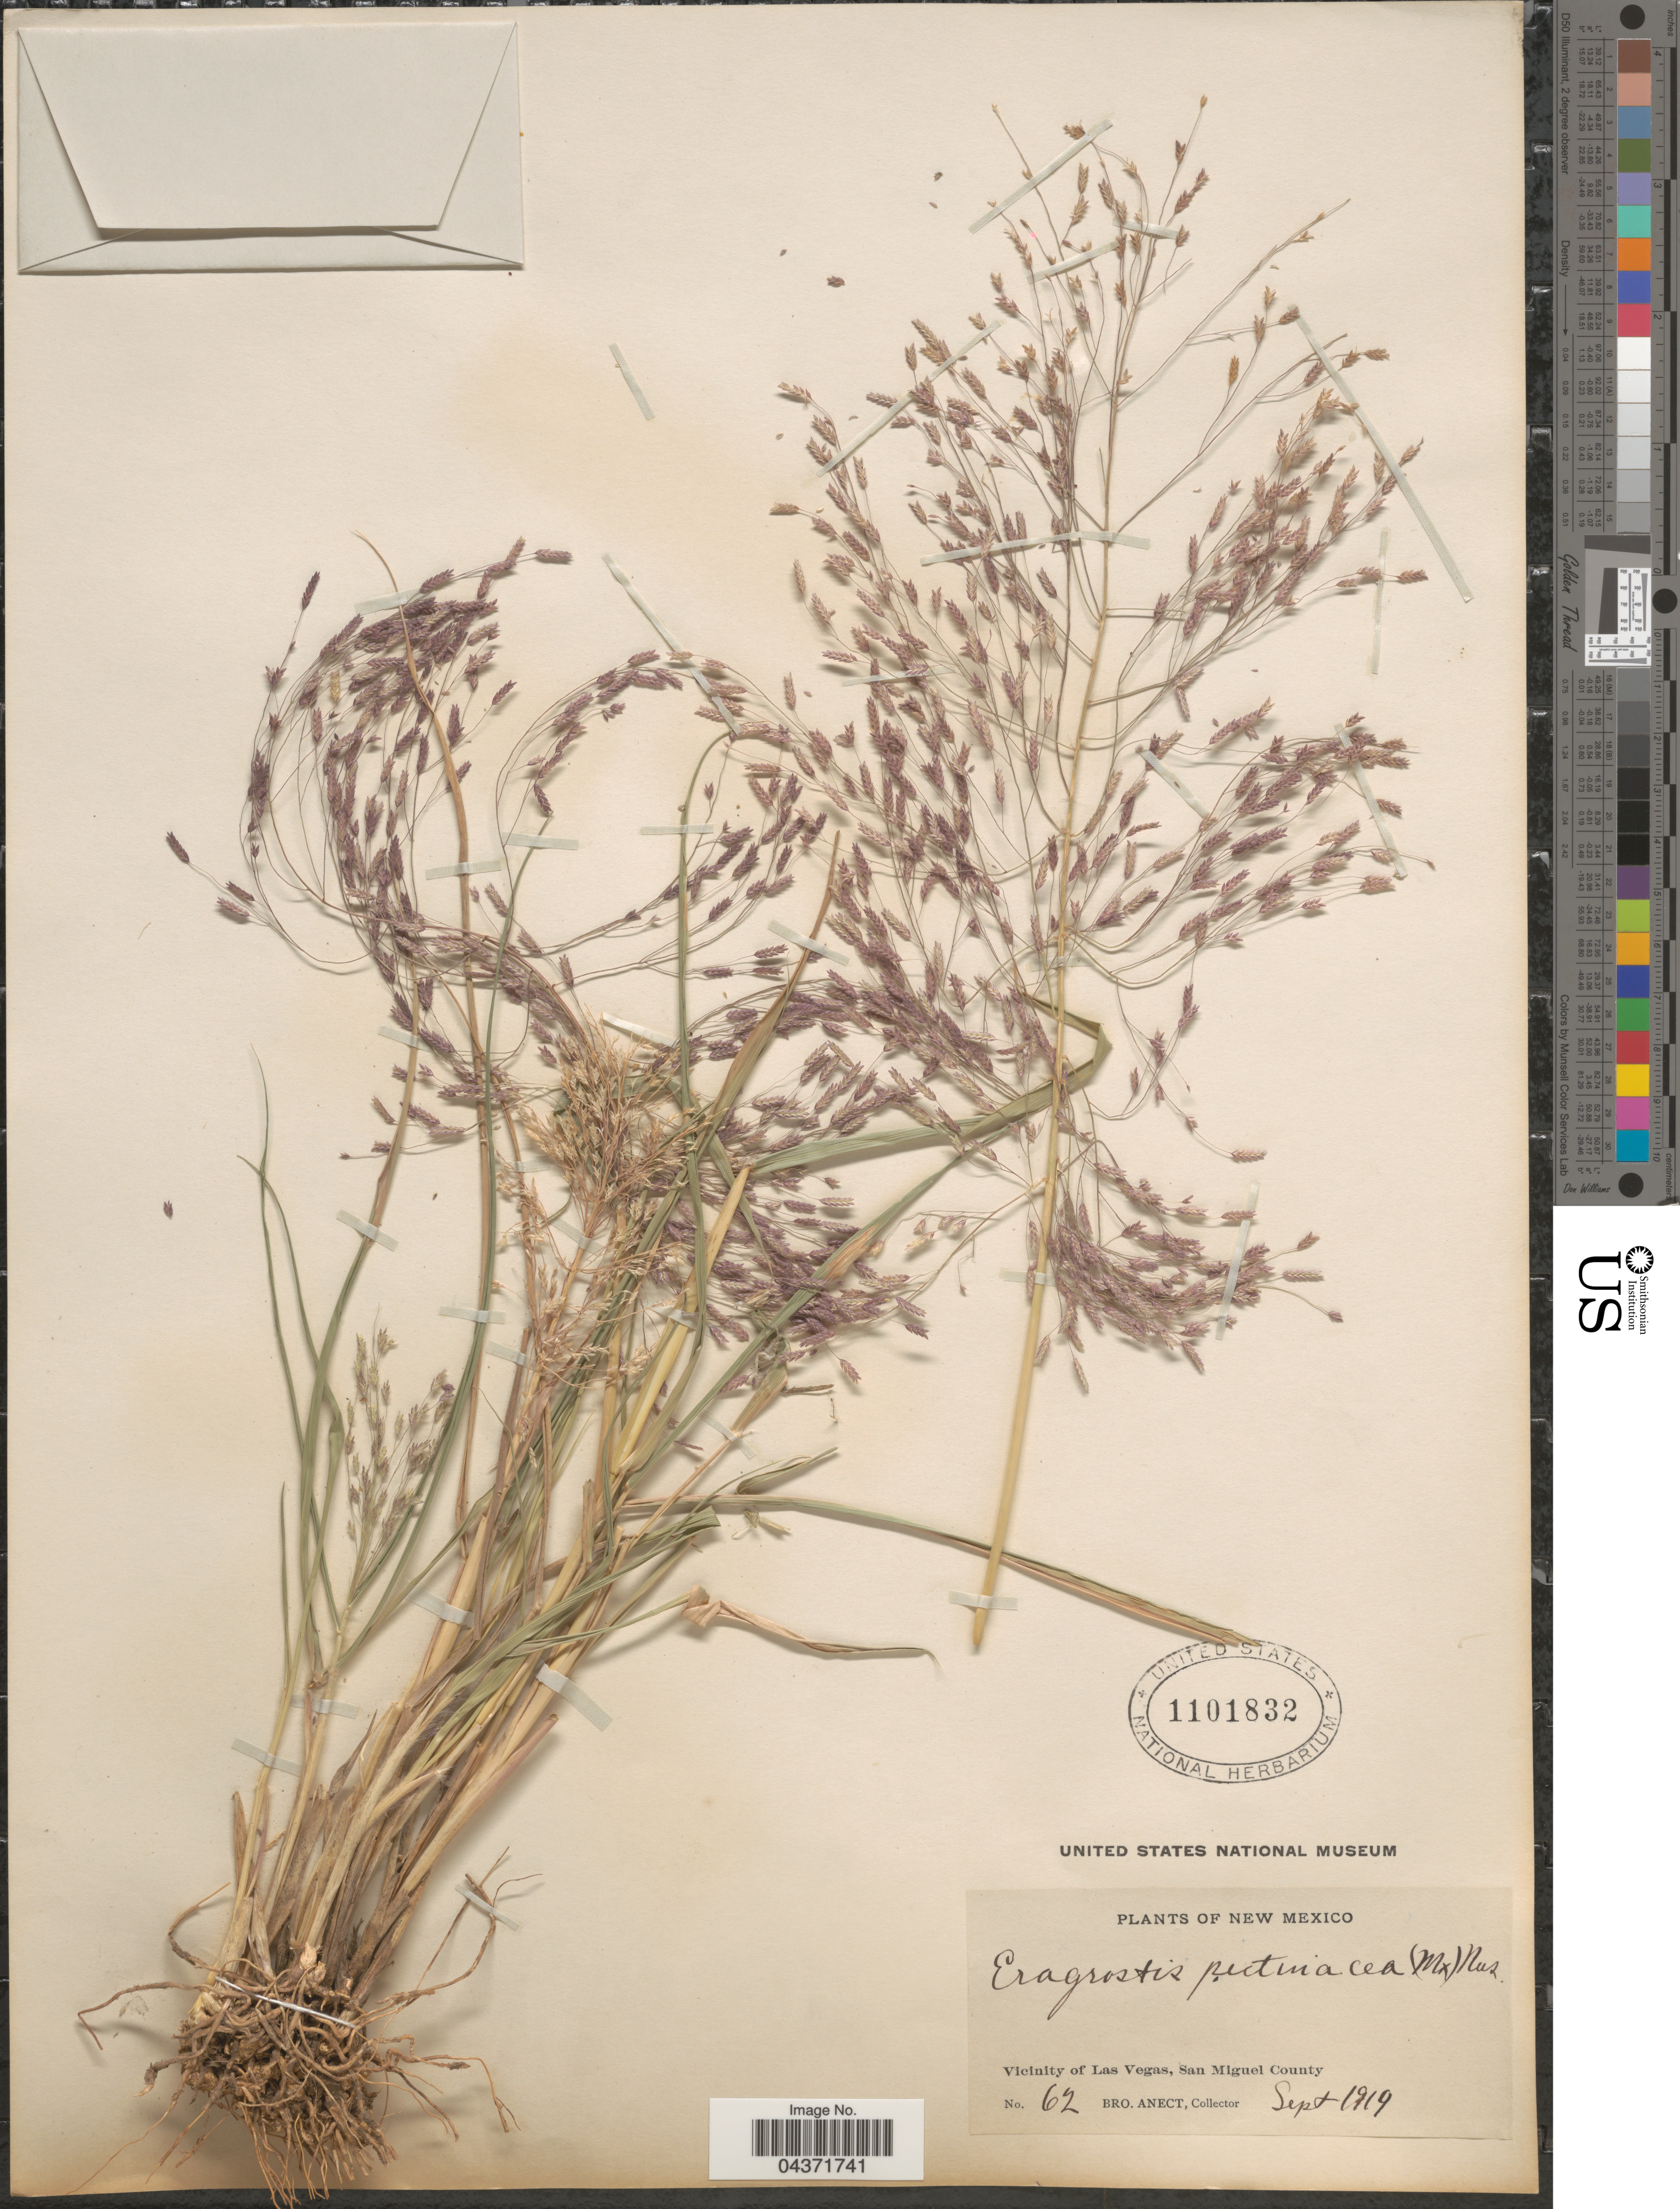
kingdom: Plantae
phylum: Tracheophyta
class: Liliopsida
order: Poales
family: Poaceae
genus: Eragrostis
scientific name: Eragrostis spectabilis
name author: (Pursh) Steud.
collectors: B. Anect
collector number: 62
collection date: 1919-09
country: United States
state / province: New Mexico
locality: Vicinity of Las Vegas, San Miguel County.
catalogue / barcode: US 1101832